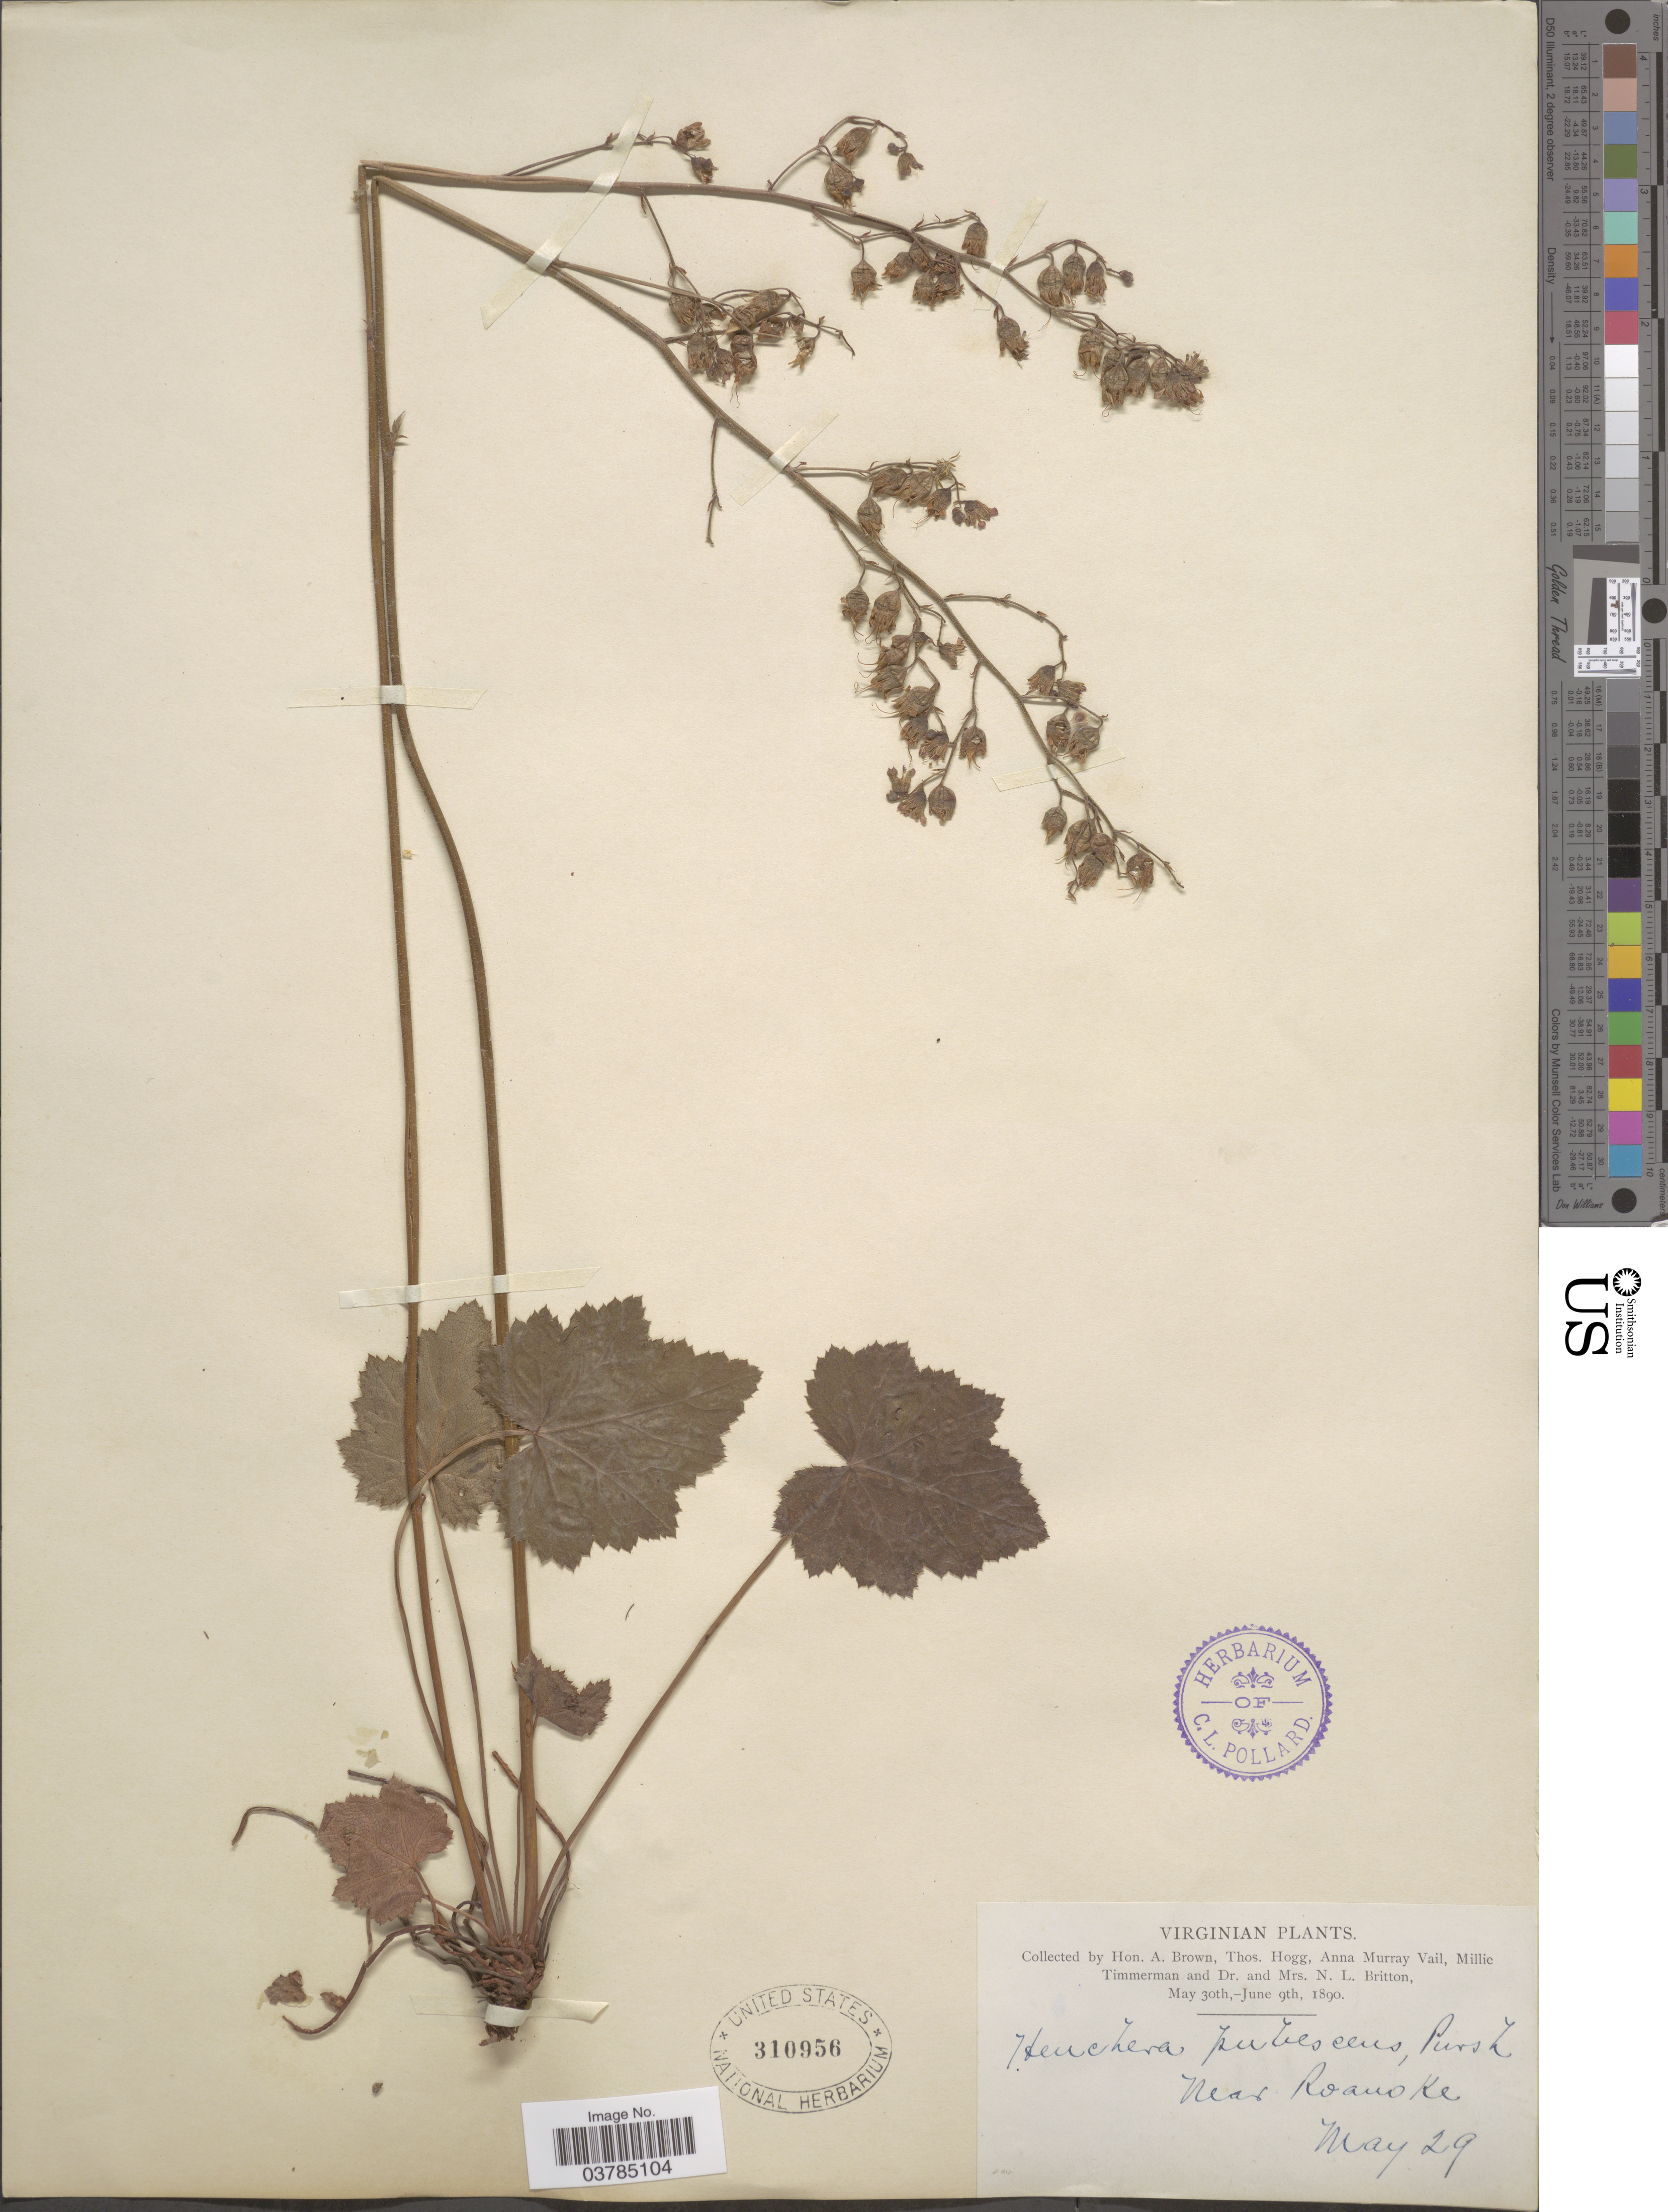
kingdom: Plantae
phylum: Tracheophyta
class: Magnoliopsida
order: Saxifragales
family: Saxifragaceae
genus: Heuchera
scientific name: Heuchera pubescens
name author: Pursh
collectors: H. A. Brown, T. Hogg, A. Vail, M. Timmerman & et al.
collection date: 1890-05-29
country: United States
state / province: Virginia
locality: Near Roanoke.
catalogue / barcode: US 310956